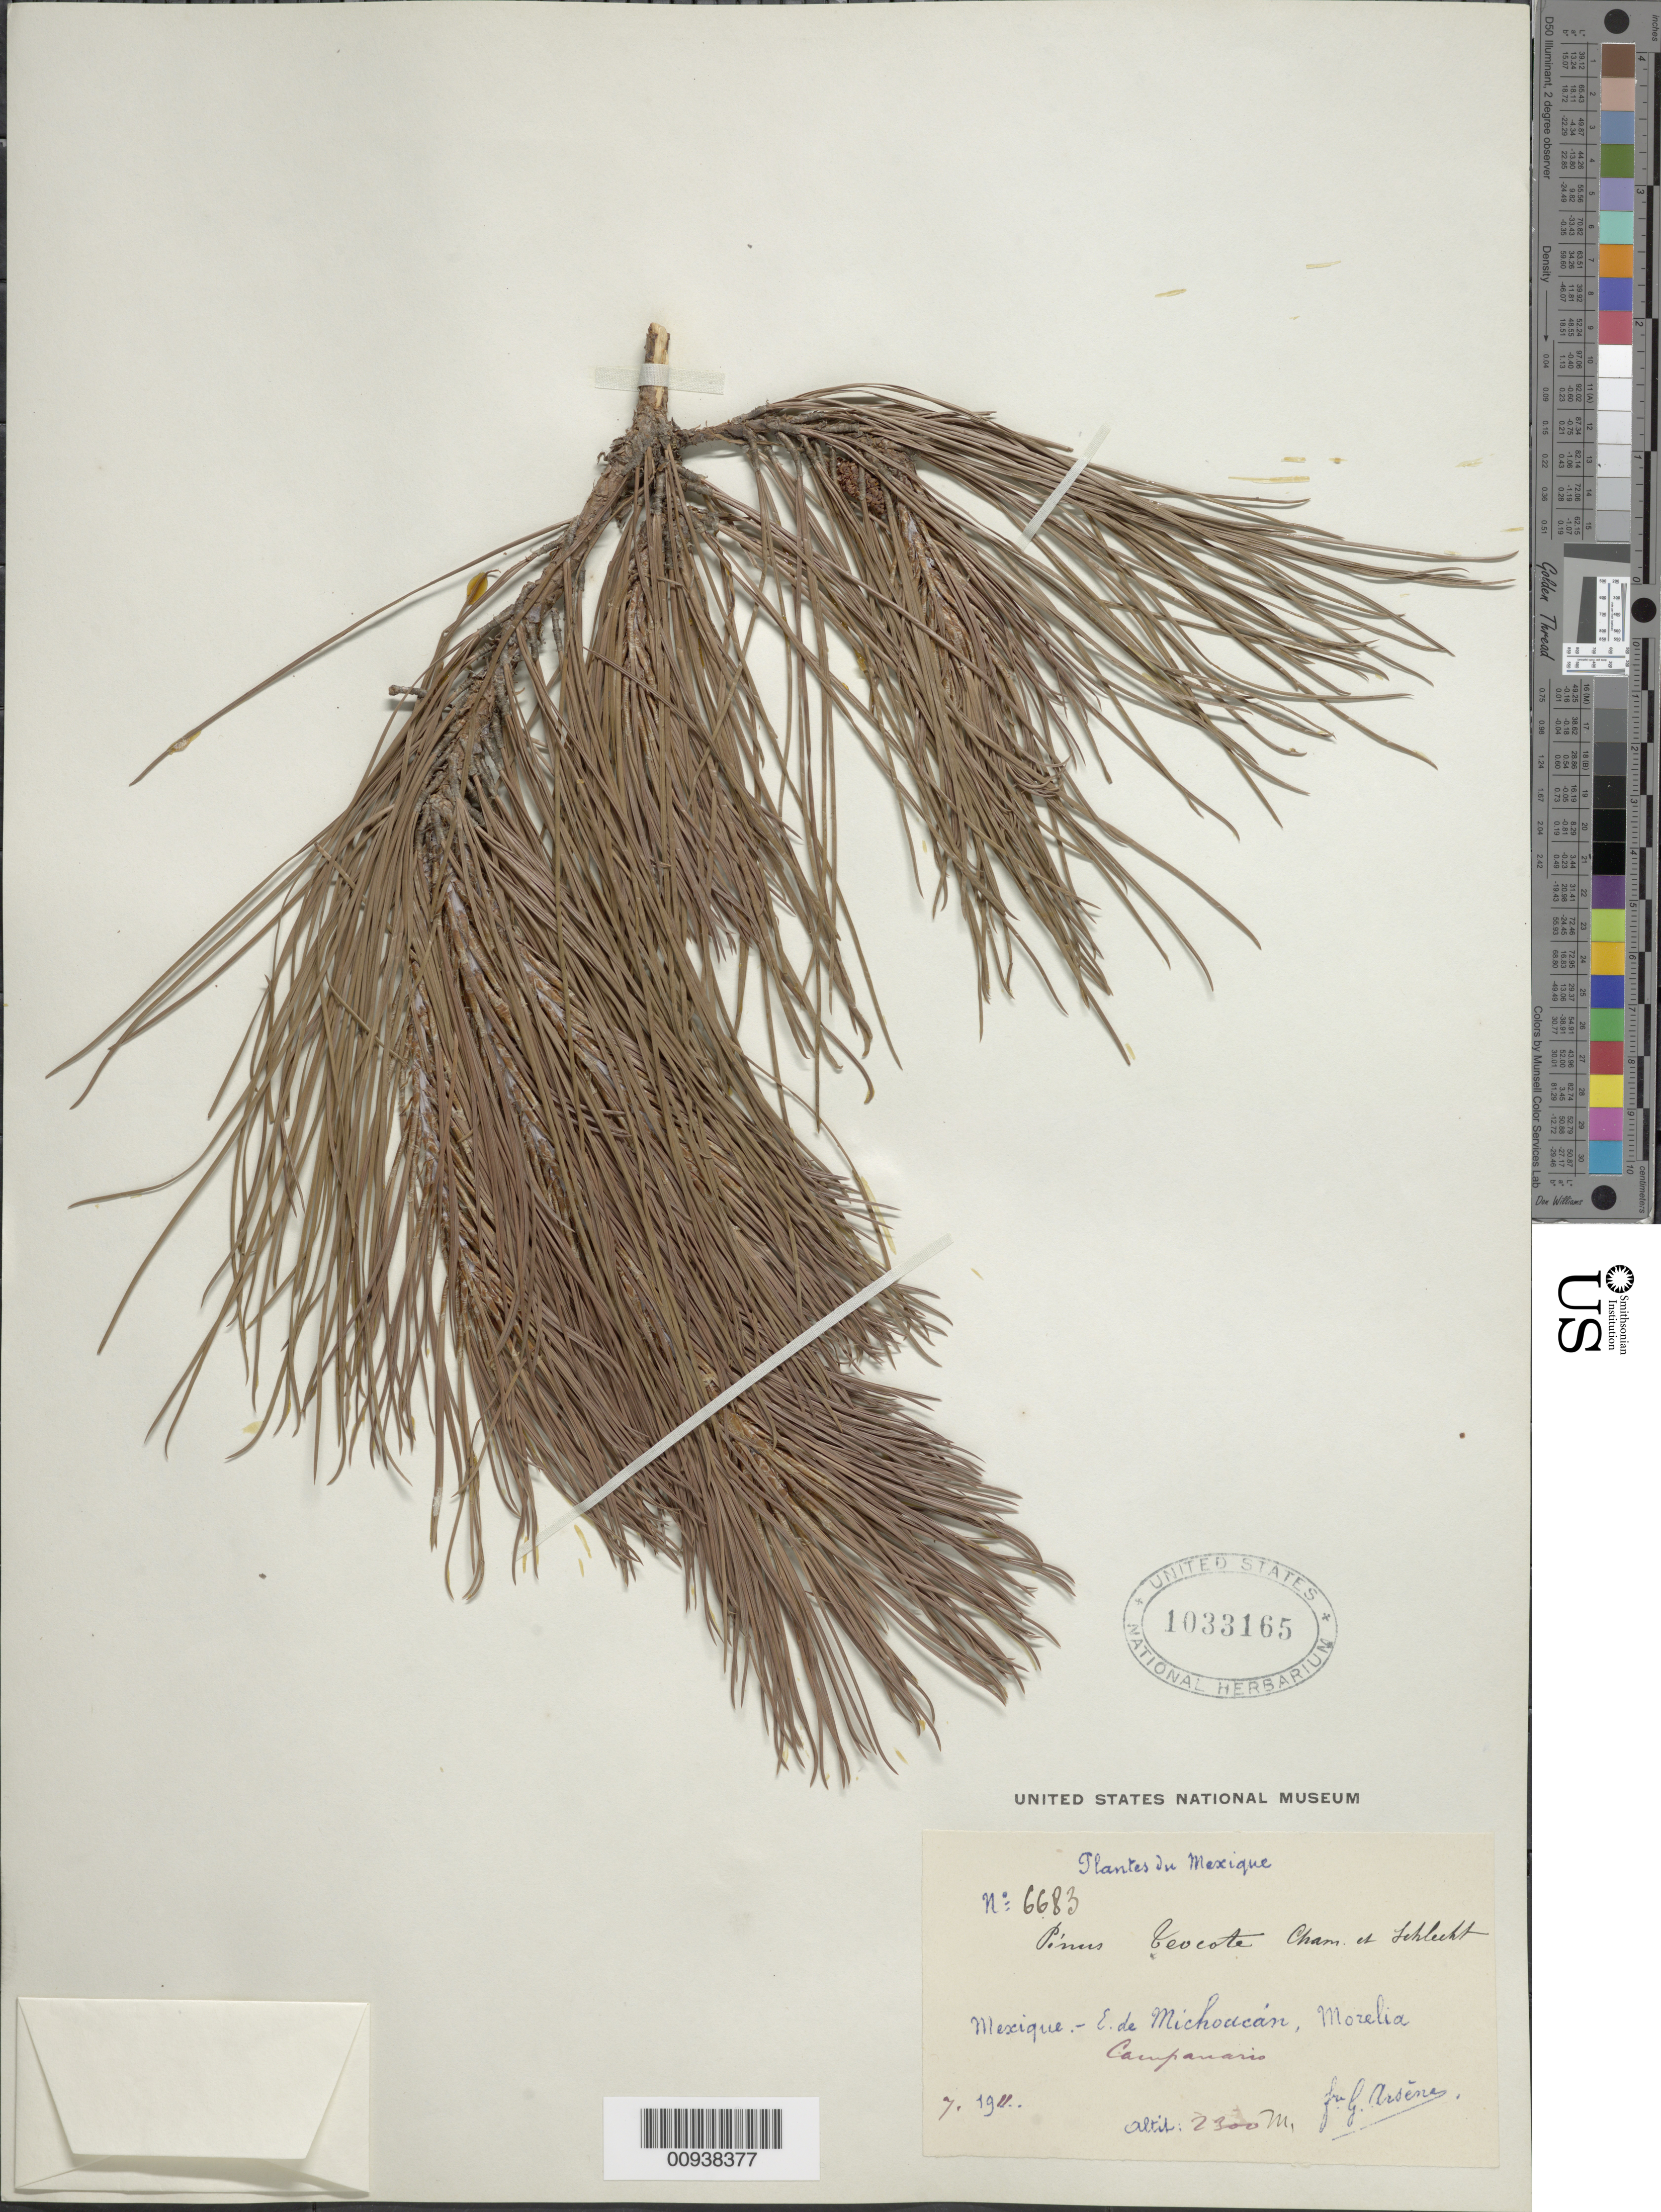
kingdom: Plantae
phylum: Tracheophyta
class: Pinopsida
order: Pinales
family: Pinaceae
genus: Pinus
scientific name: Pinus teocote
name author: Schltdl. & Cham.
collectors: Bro. G. Arsène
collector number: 6683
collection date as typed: Jul 1911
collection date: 1911-07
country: Mexico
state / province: Michoacán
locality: Campanario.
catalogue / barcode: US 1033165